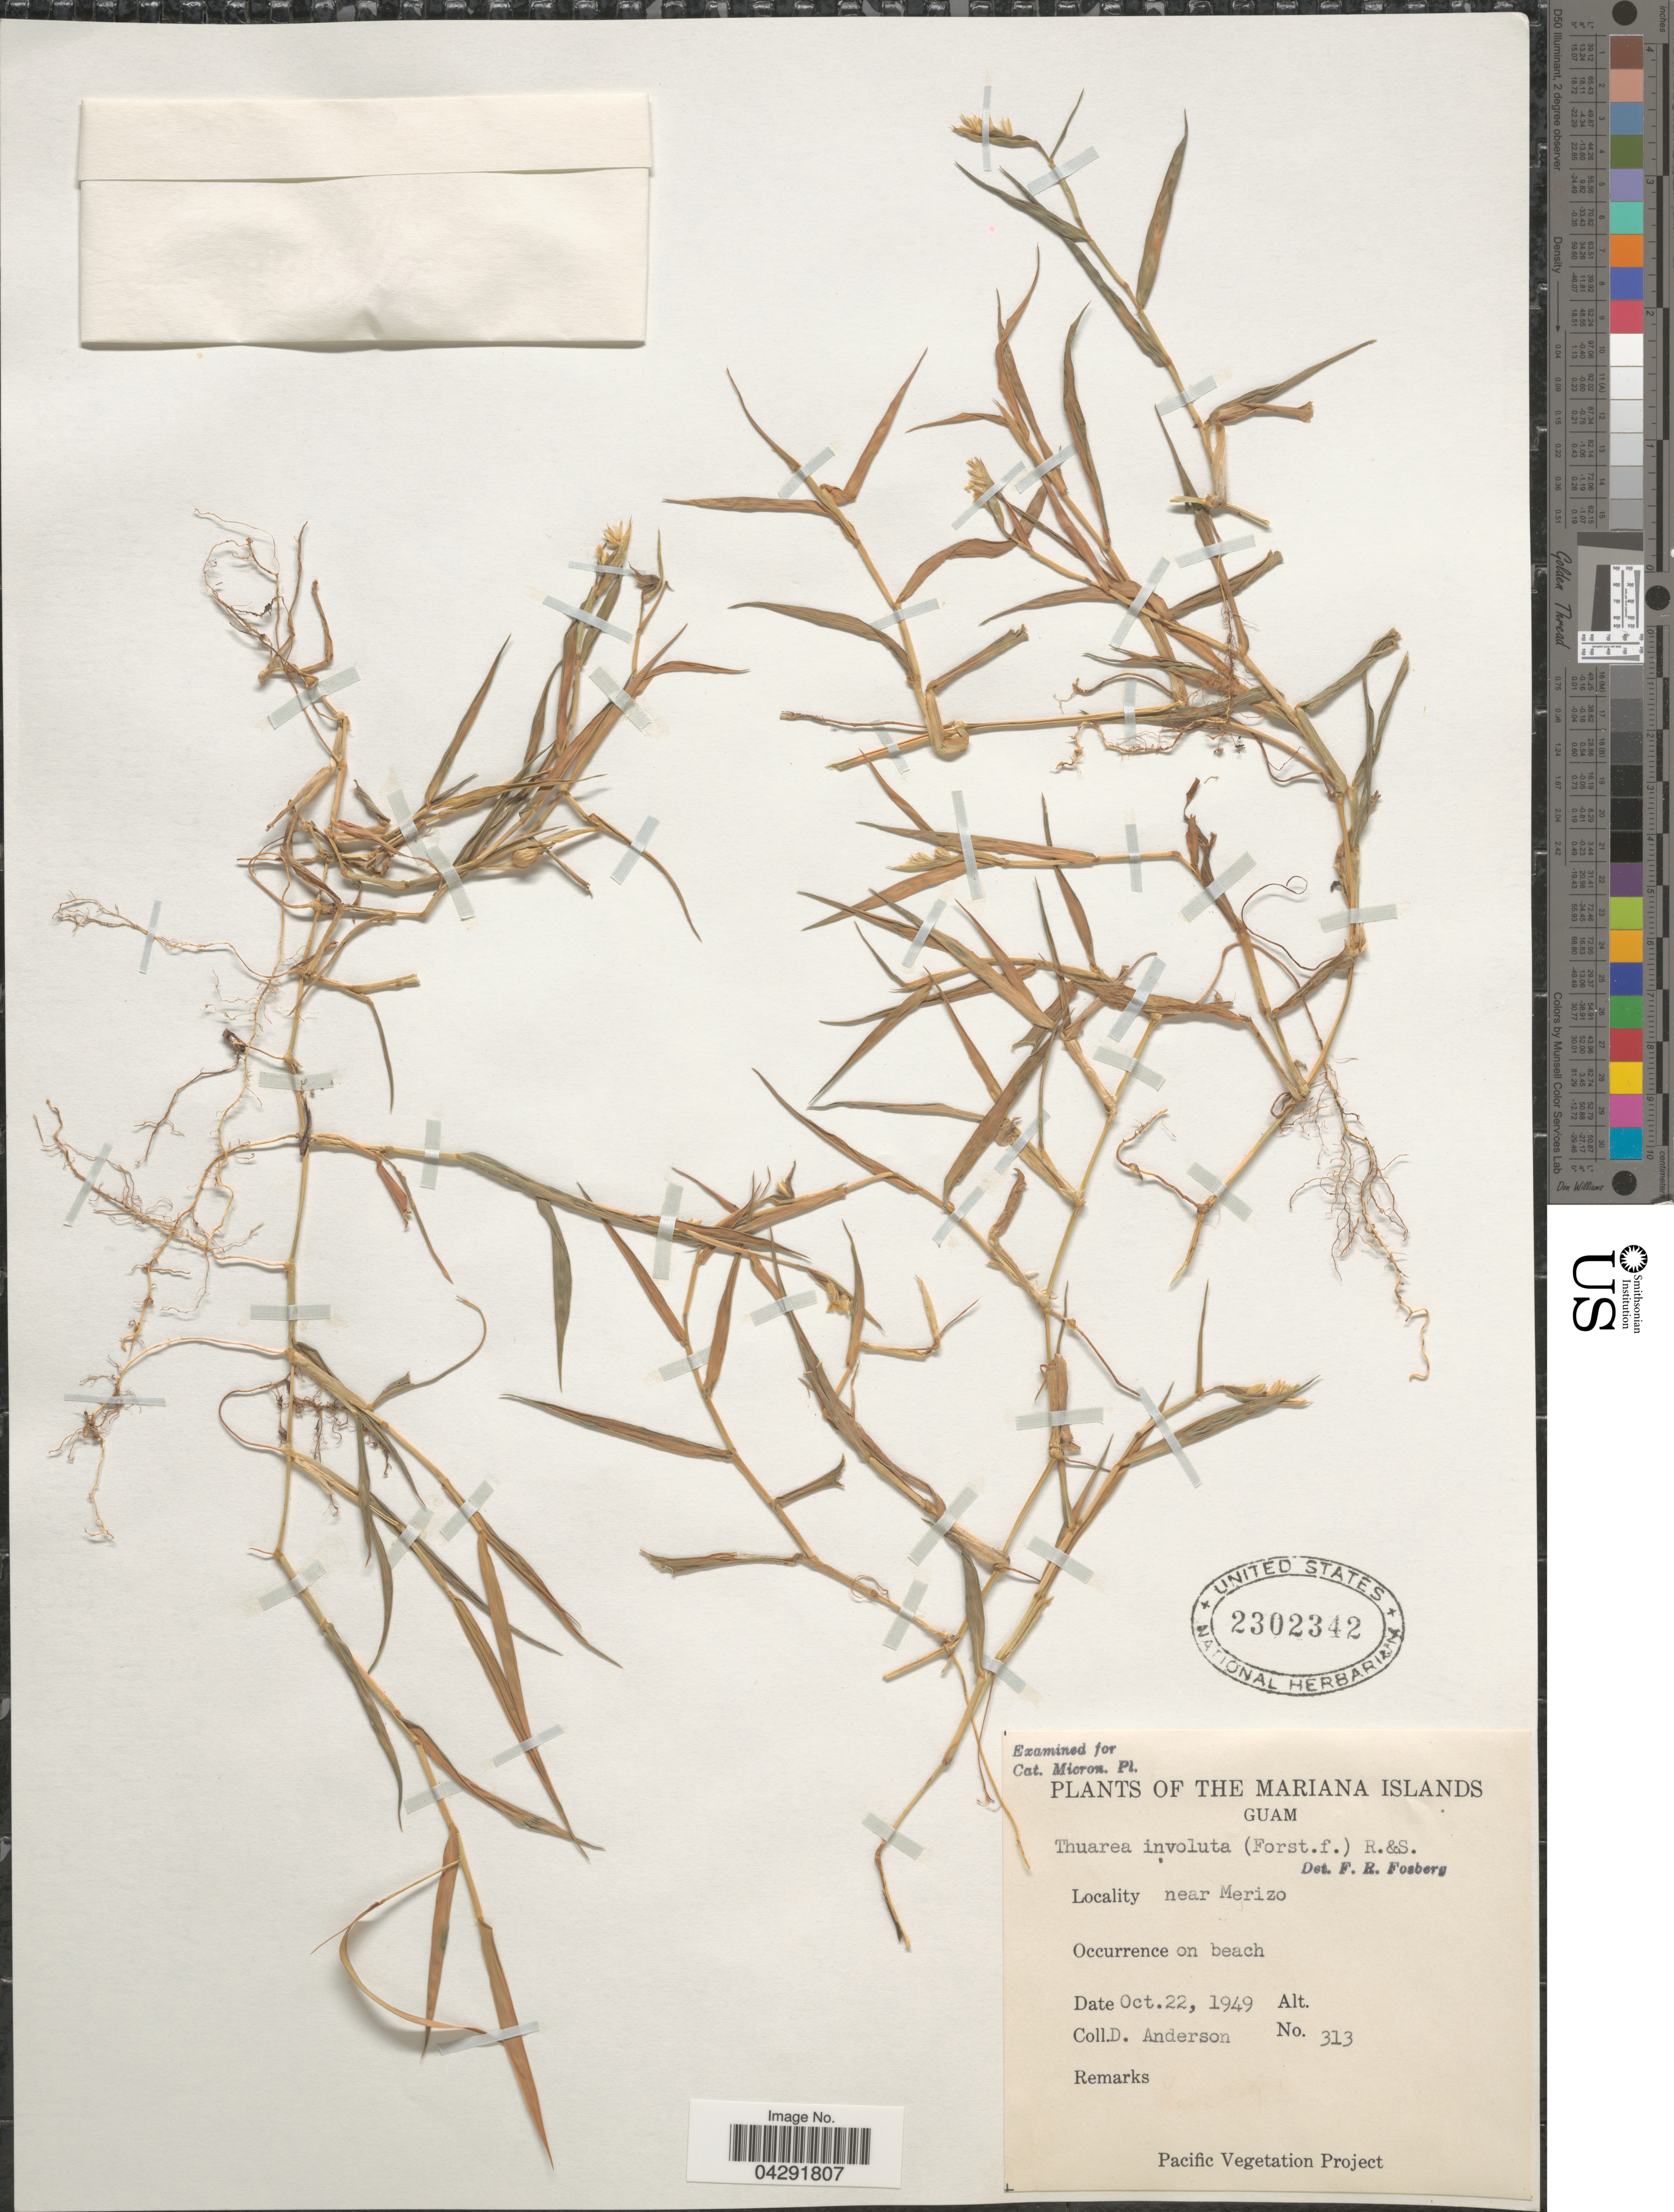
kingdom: Plantae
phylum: Tracheophyta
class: Liliopsida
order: Poales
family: Poaceae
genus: Thuarea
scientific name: Thuarea involuta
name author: (G. Forst.) R. Br. ex Sm.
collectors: D. Anderson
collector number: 313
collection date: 1949-10-22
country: Guam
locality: Mariana Islands. Near Merizo.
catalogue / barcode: US 2302342